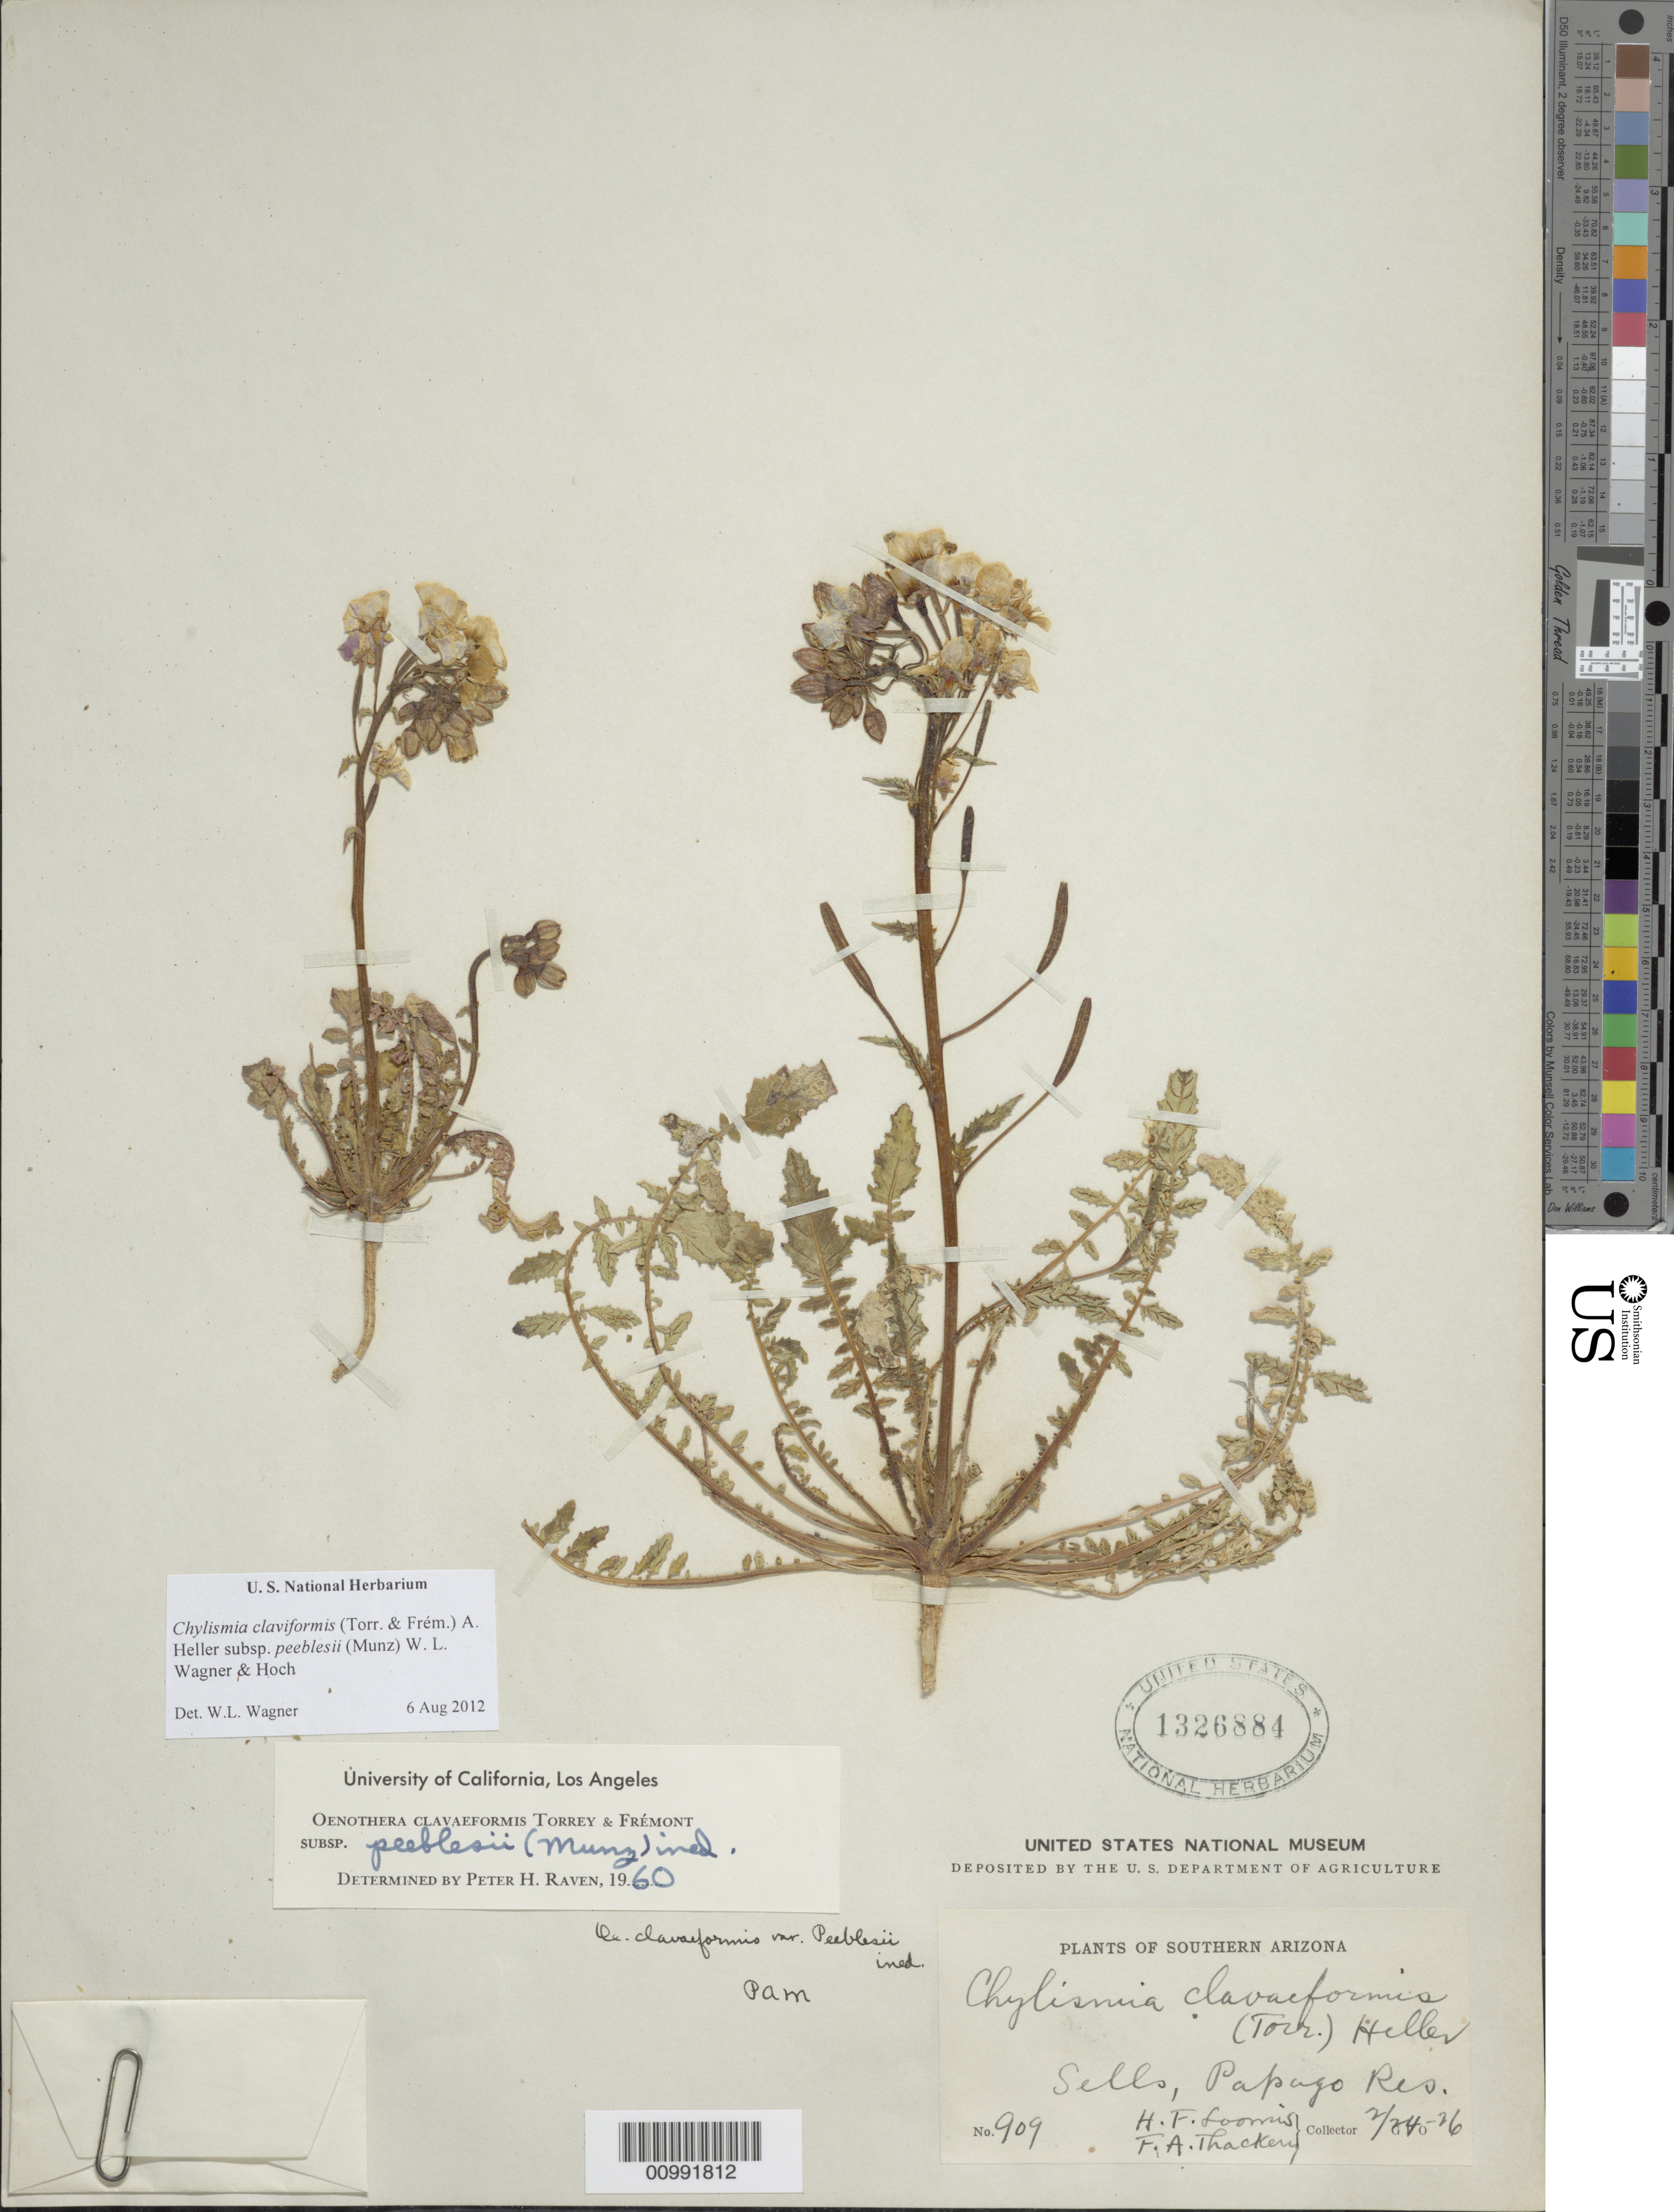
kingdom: Plantae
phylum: Tracheophyta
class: Magnoliopsida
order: Myrtales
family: Onagraceae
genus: Chylismia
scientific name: Chylismia claviformis subsp. peeblesii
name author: (Munz) W.L. Wagner & Hoch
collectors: H. F. Loomis & F. Thackery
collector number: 909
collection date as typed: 24 Feb 1926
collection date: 1926-02-24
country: United States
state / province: Arizona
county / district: Pima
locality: Sells, Papago Reservation.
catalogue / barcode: US 1326884